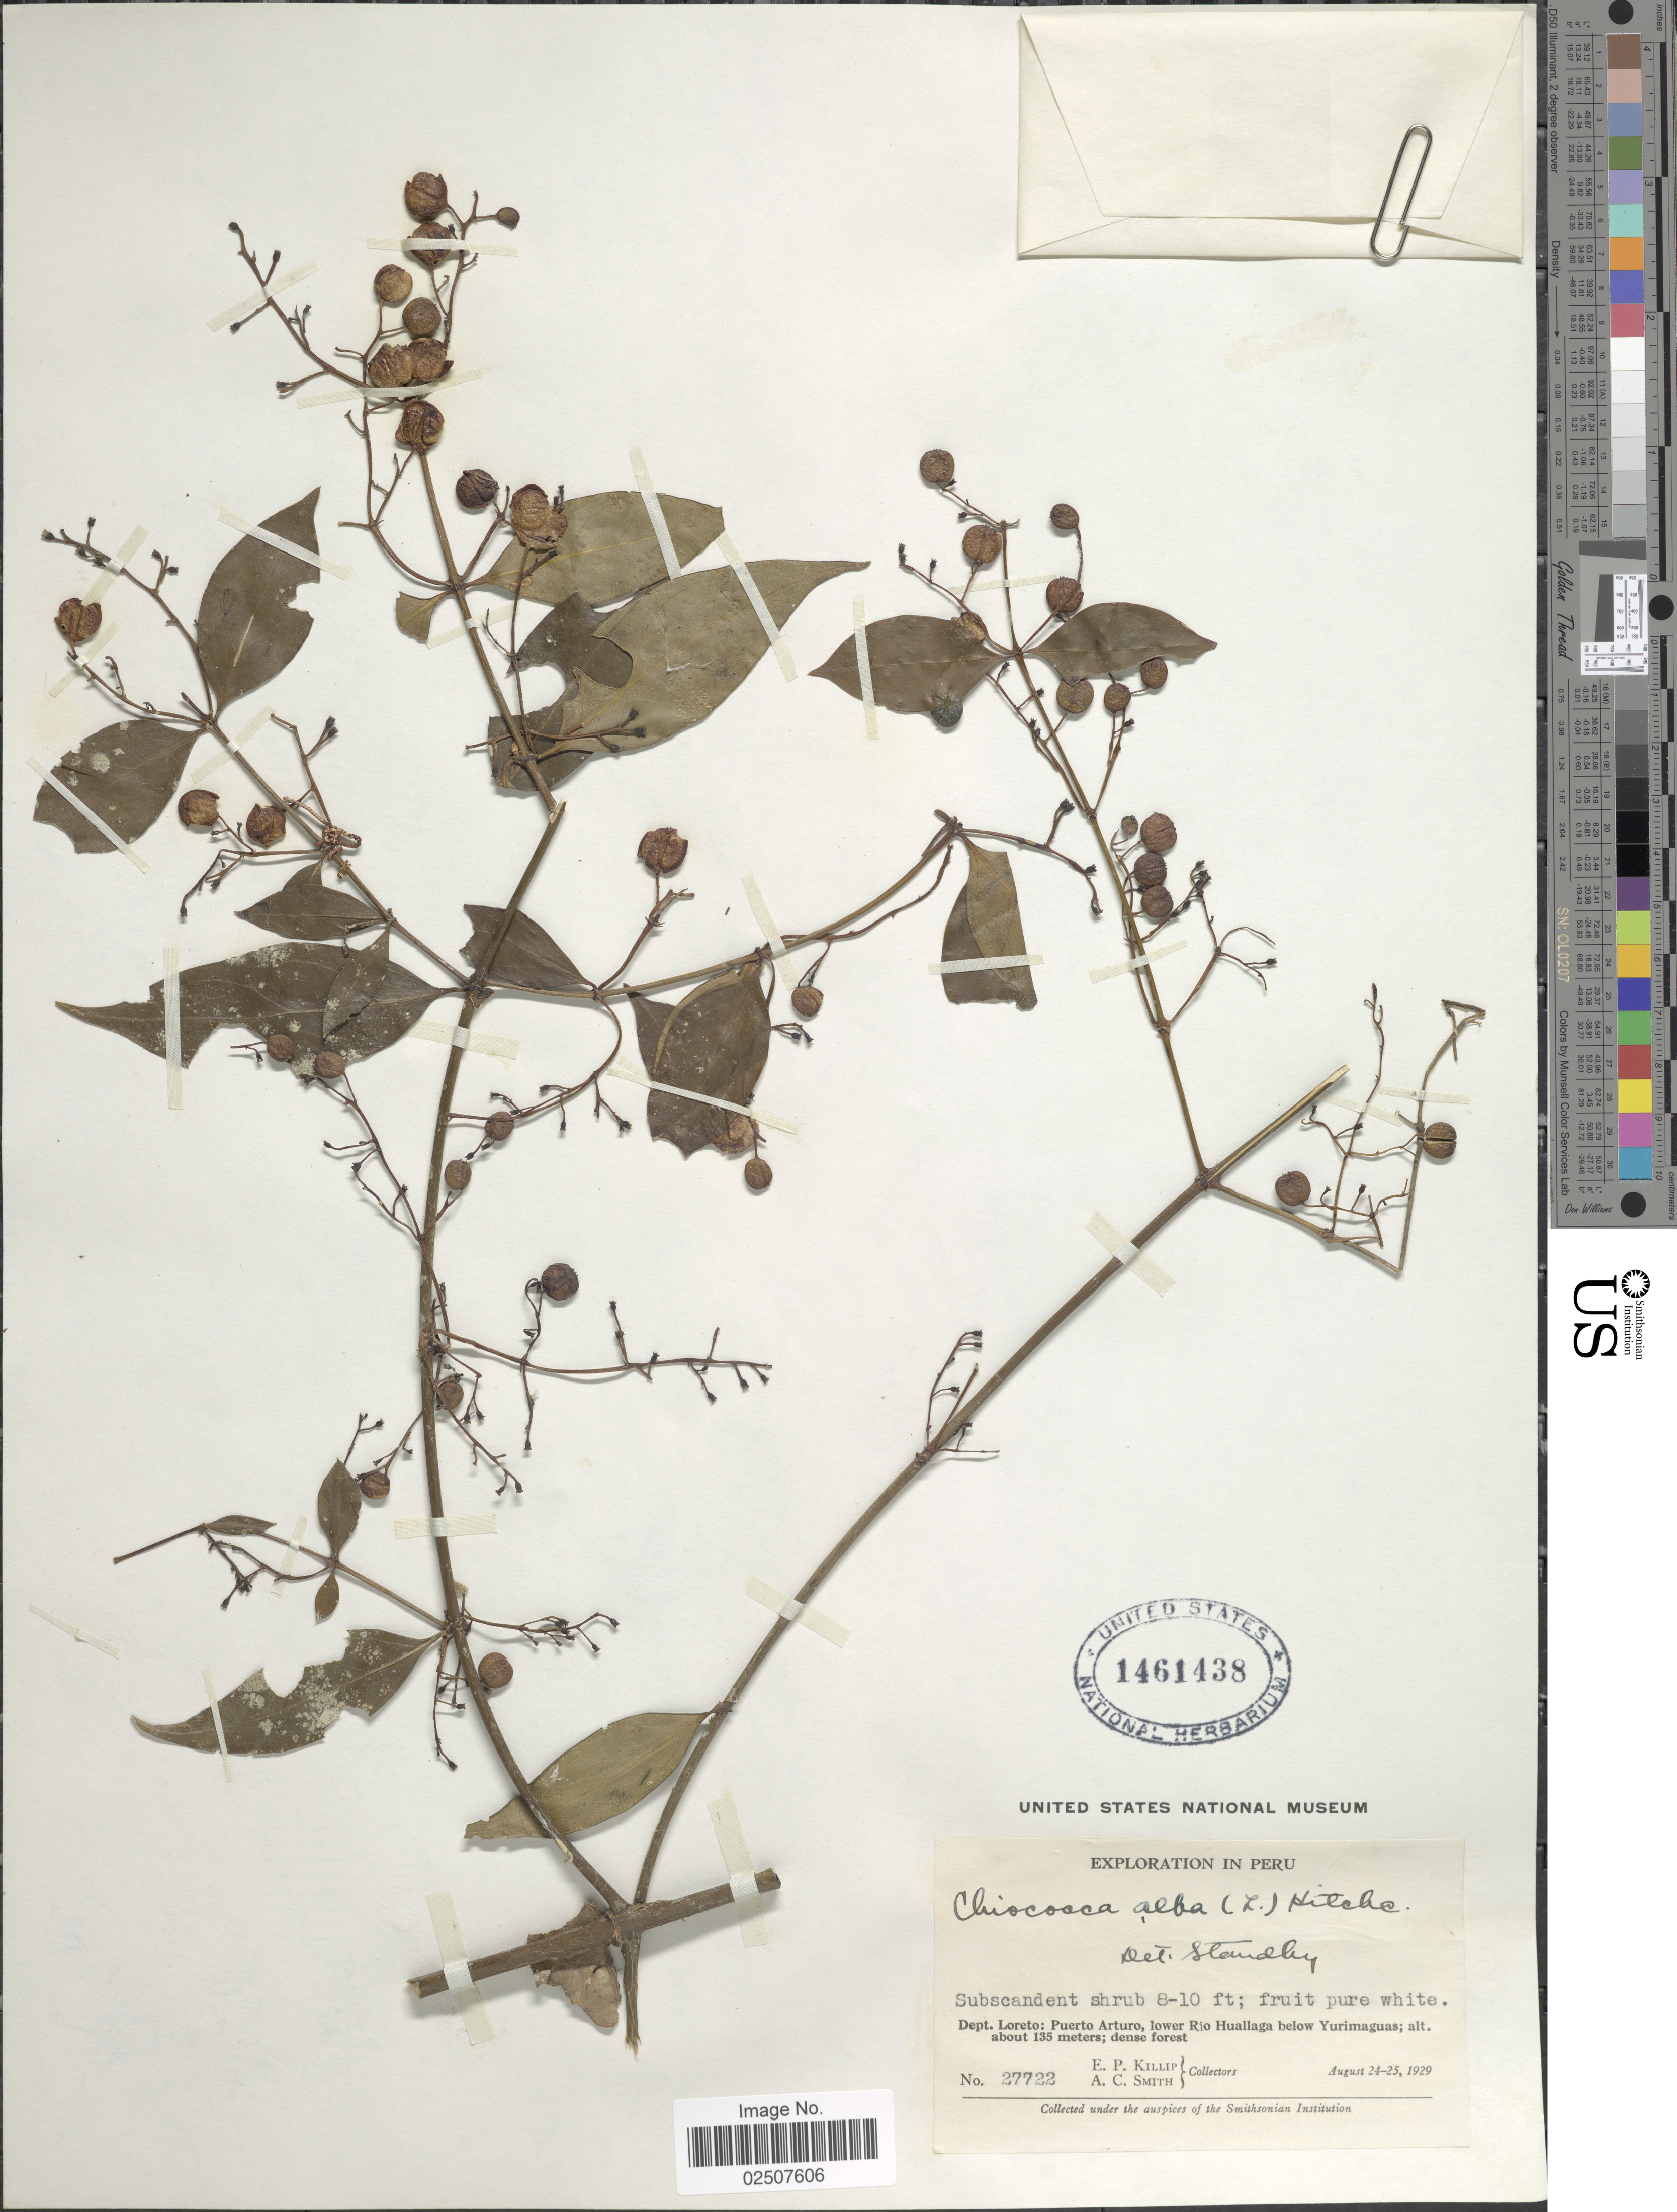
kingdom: Plantae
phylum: Tracheophyta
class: Magnoliopsida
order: Gentianales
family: Rubiaceae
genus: Chiococca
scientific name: Chiococca alba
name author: (L.) Hitchc.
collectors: E. P. Killip & A. C. Smith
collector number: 27722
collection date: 1929-08-24/1929-08-25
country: Peru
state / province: Loreto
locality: Dept. Loreto: Puerto Arturo, lower Rio Huallaga below Yurimaguas; dense forest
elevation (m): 135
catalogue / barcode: US 1461438